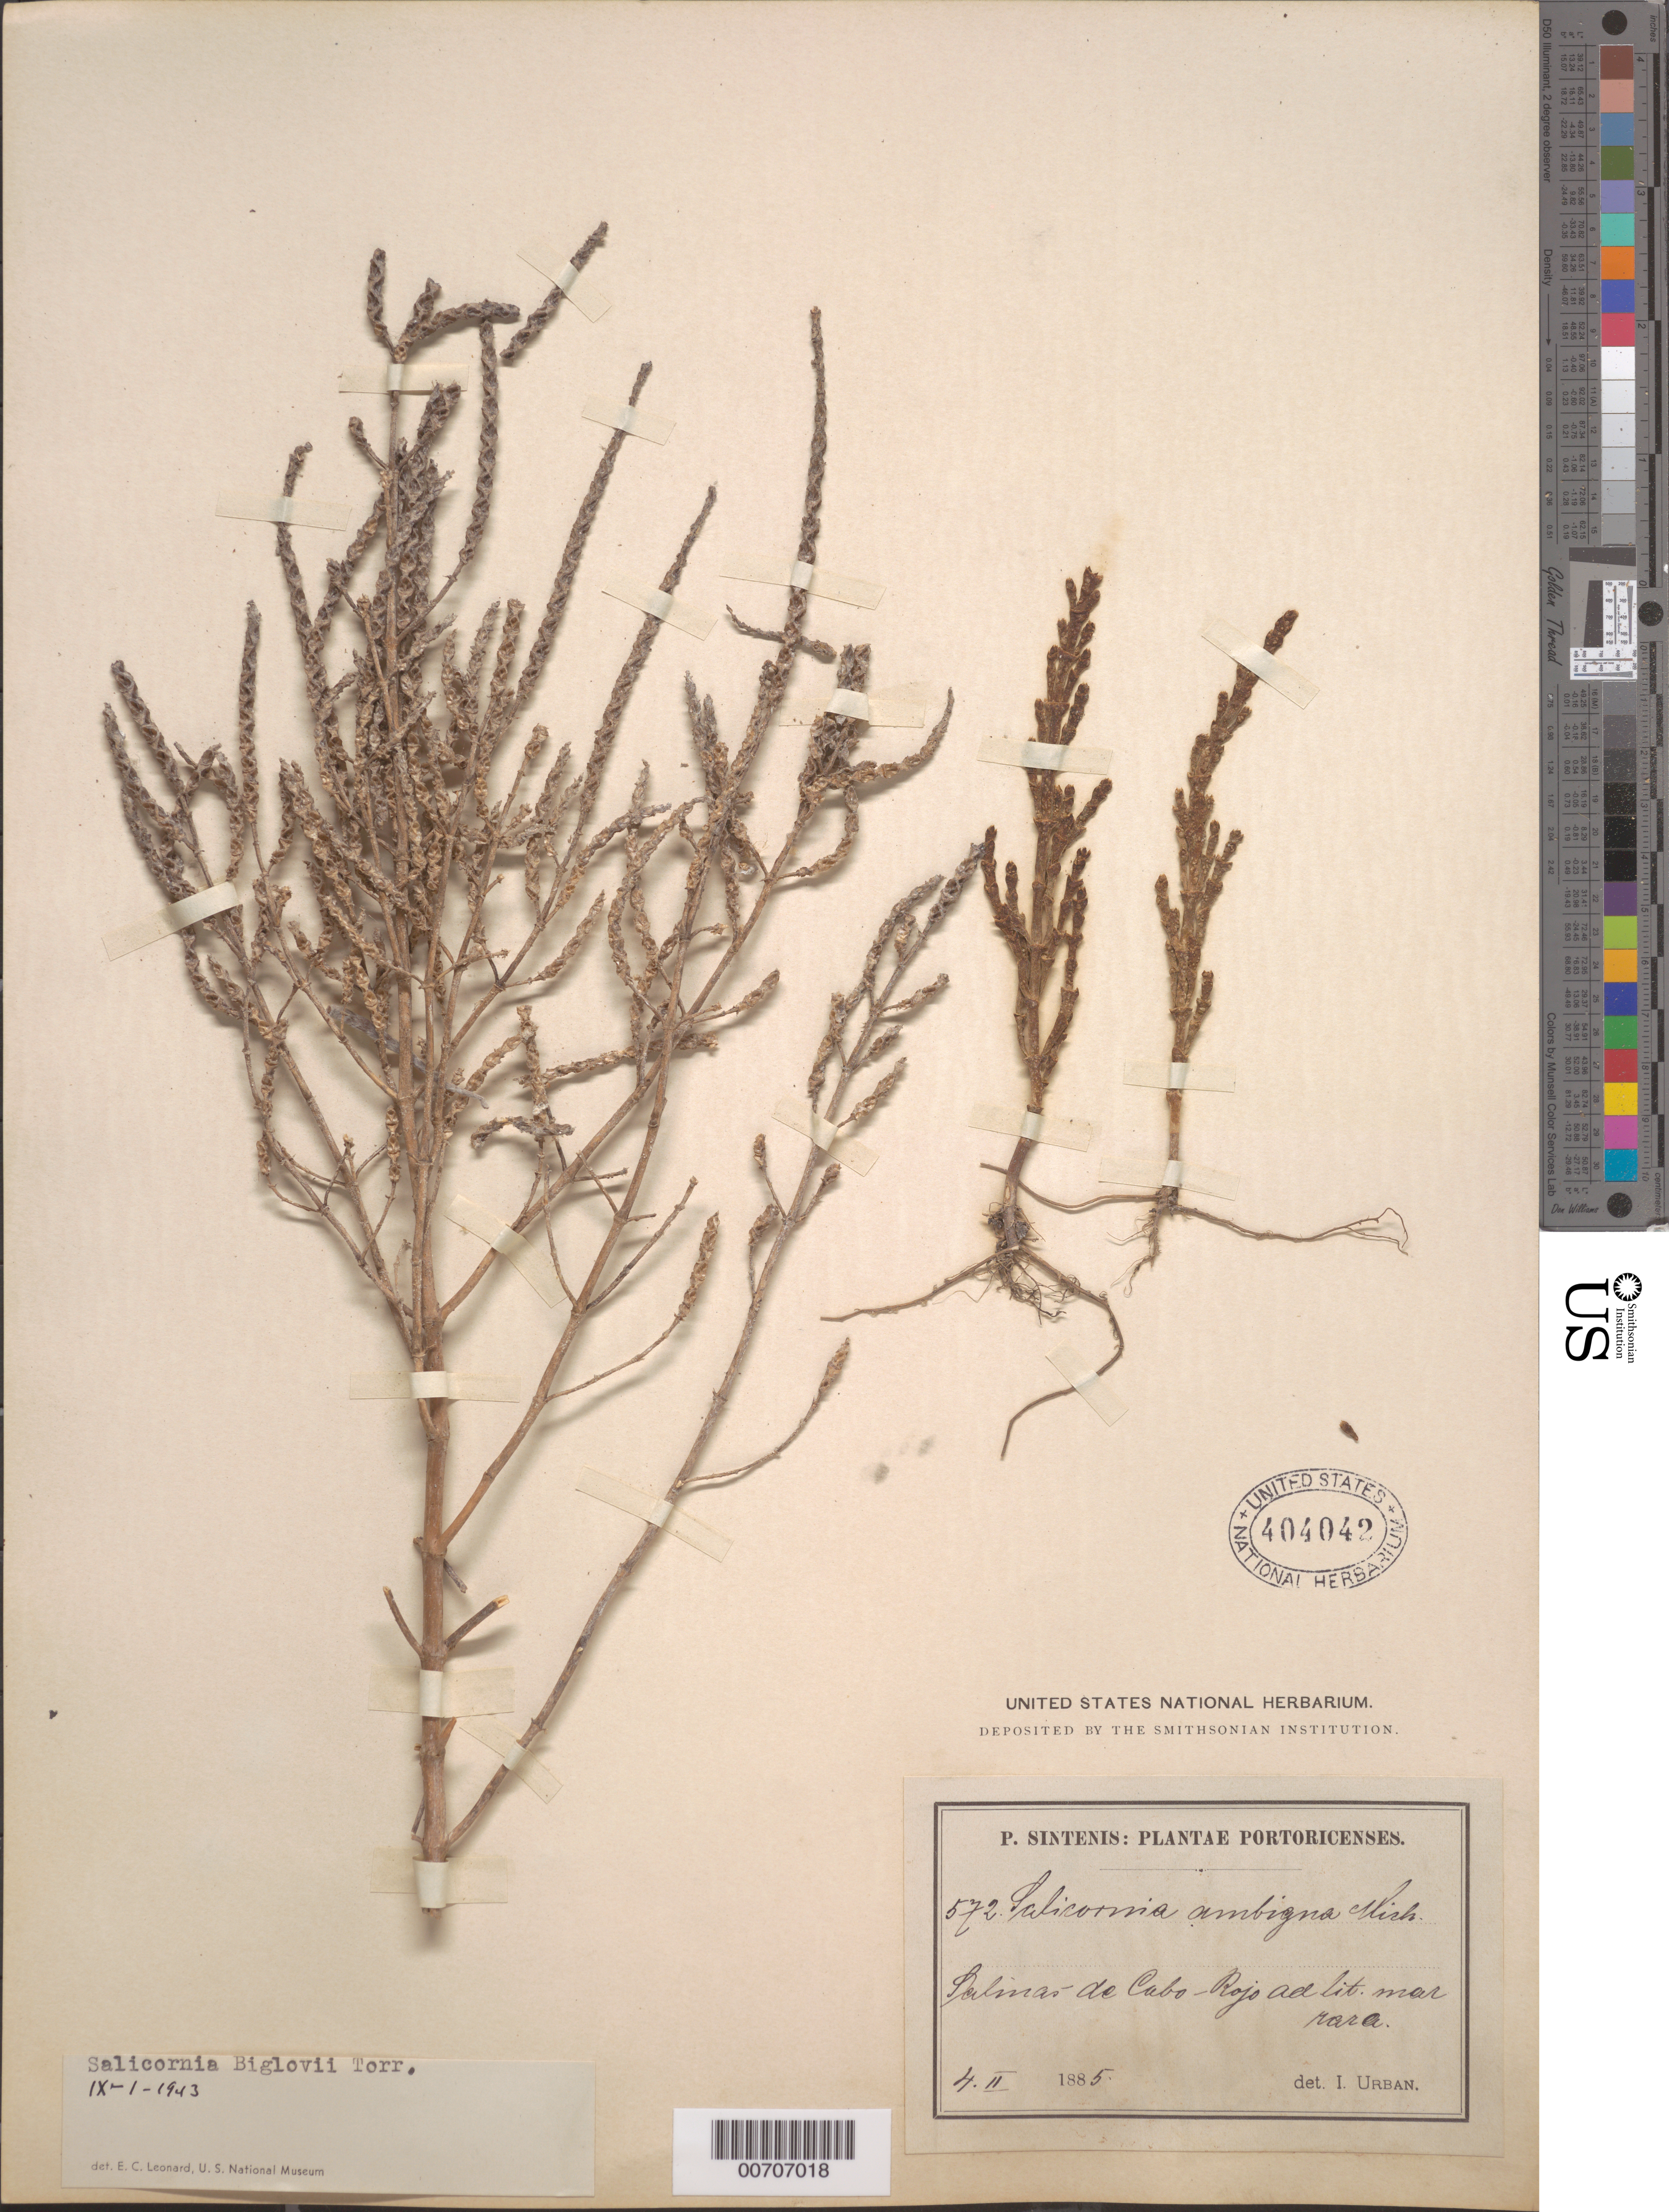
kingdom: Plantae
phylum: Tracheophyta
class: Magnoliopsida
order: Caryophyllales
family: Amaranthaceae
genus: Salicornia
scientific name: Salicornia bigelovii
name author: Torr.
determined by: Leonard, Emery C., (US)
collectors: P. Sintenis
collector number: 572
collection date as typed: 04 Feb 1885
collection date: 1885-02-04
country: Puerto Rico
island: Greater Antilles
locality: Salinas de Cabo Rojo ad lit. mar rara.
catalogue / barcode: US 404042